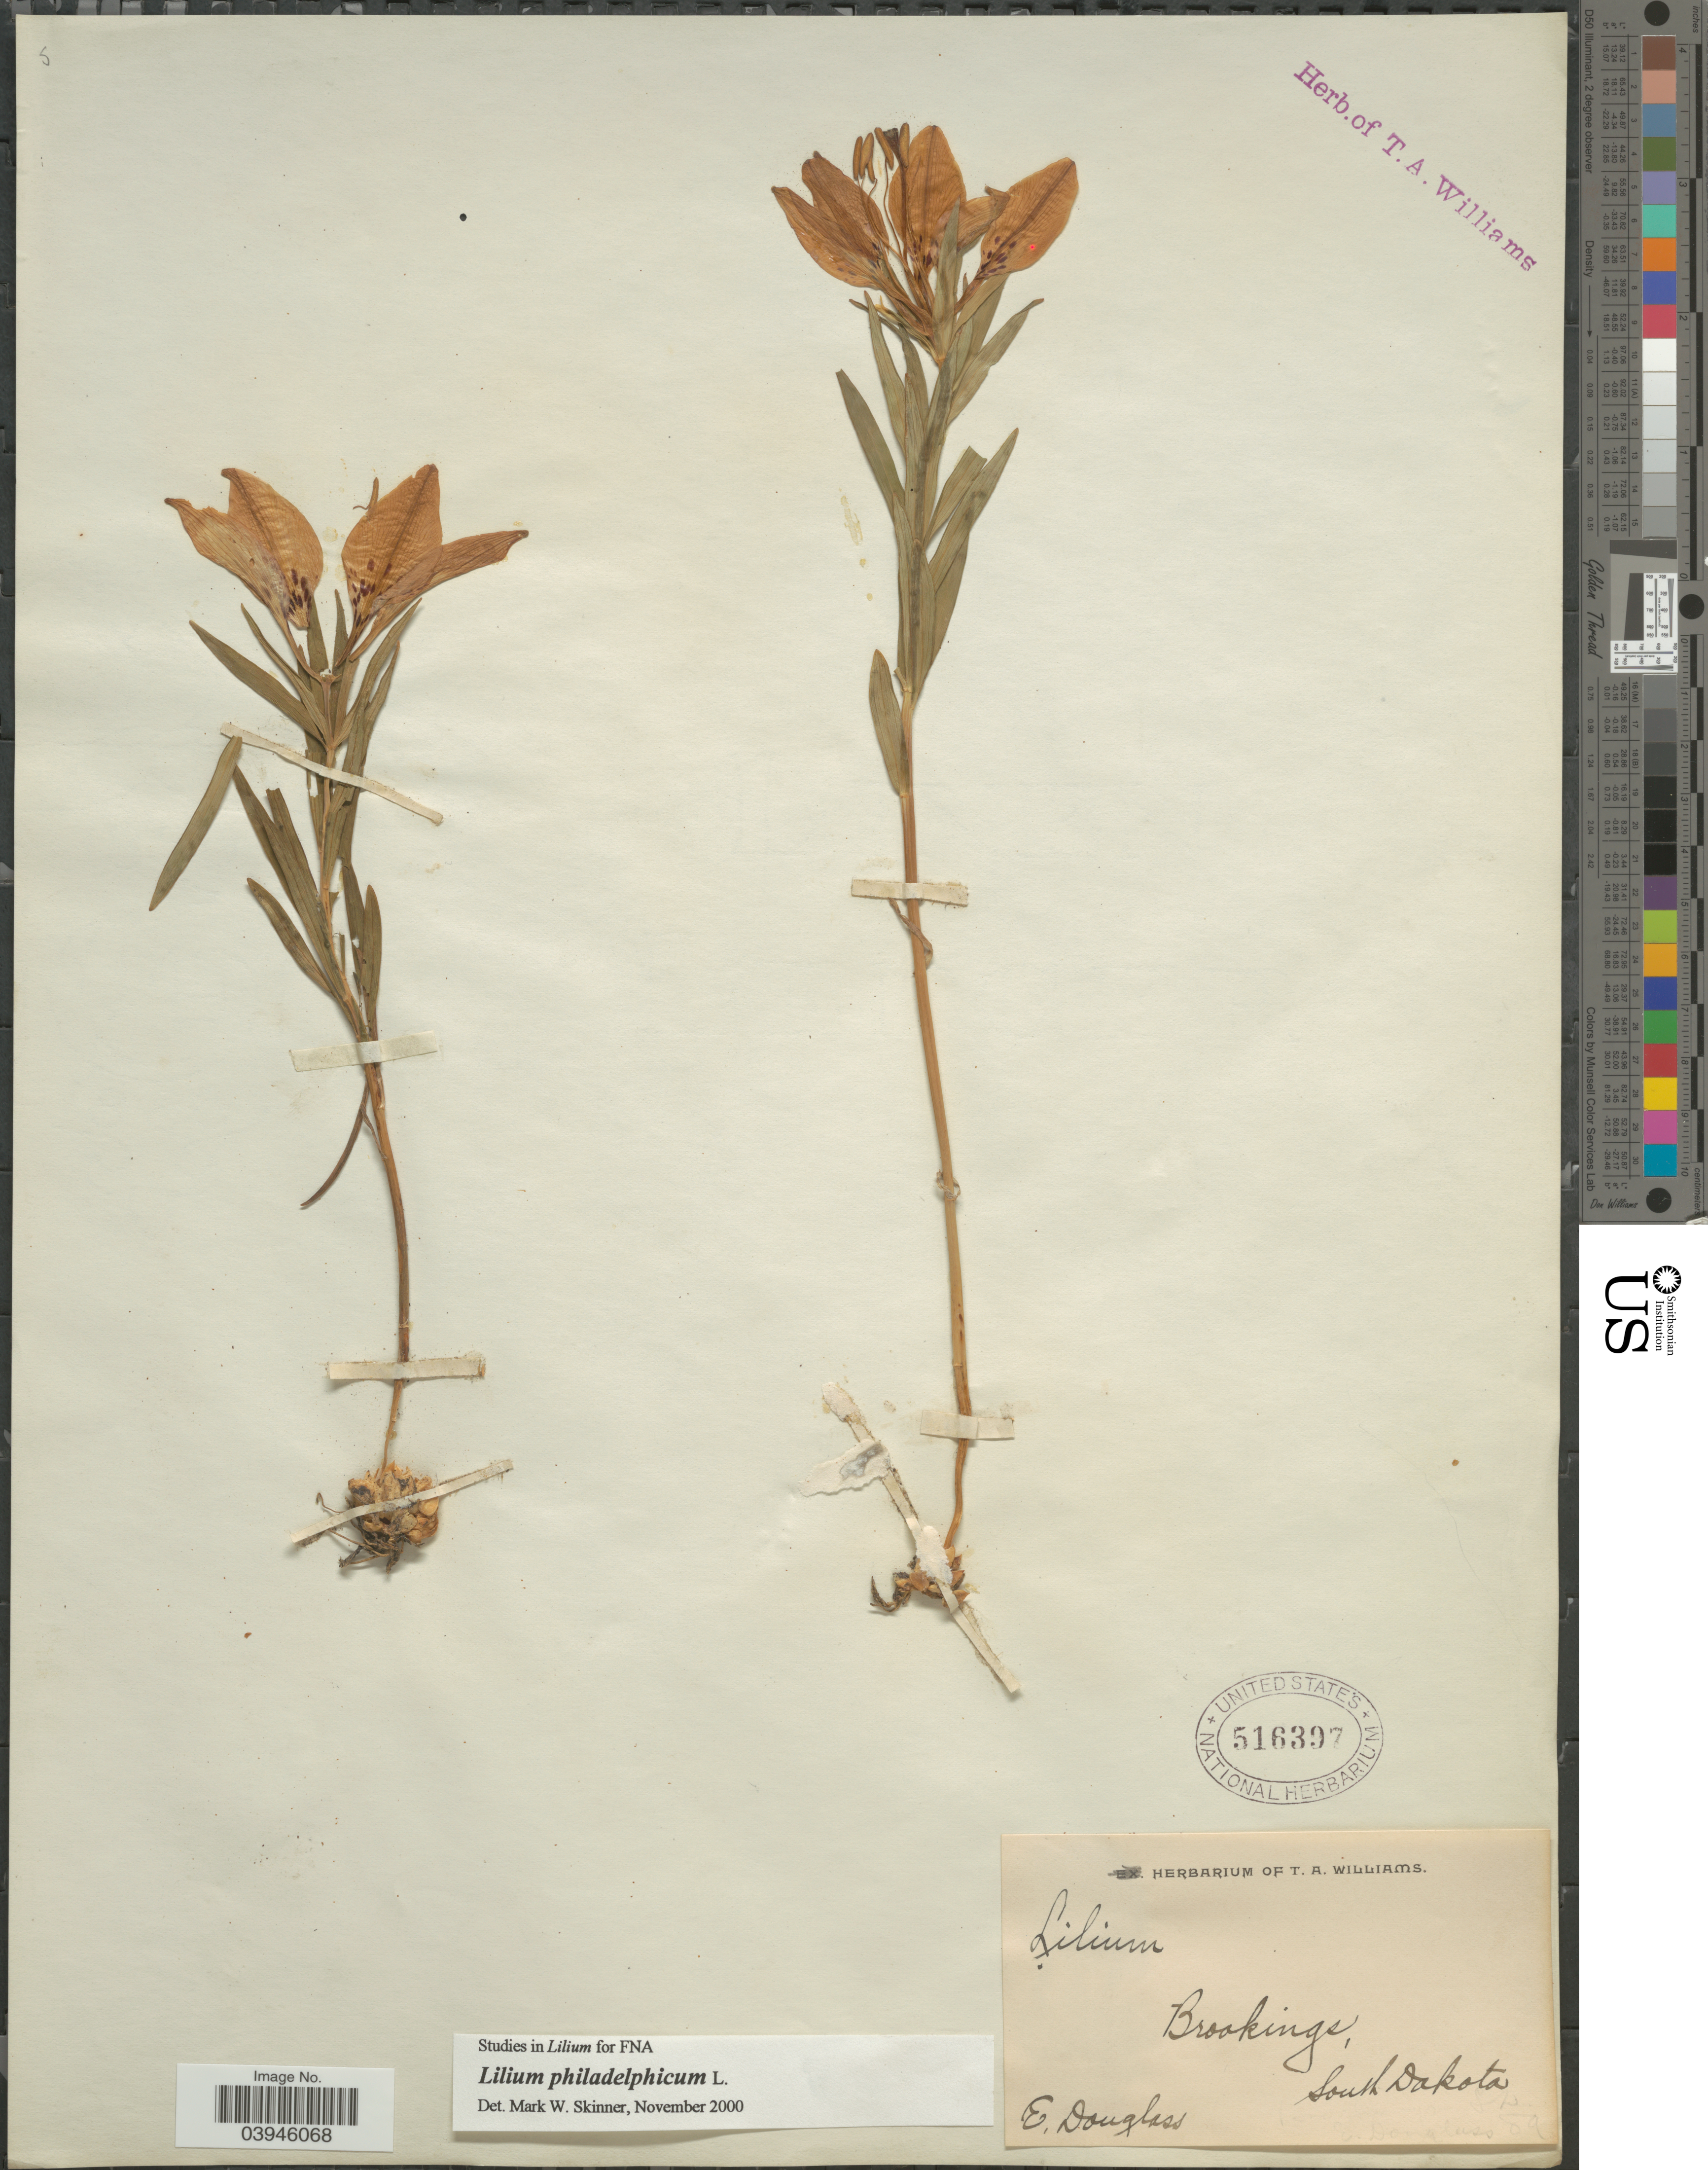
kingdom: Plantae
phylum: Tracheophyta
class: Liliopsida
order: Liliales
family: Liliaceae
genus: Lilium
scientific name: Lilium philadelphicum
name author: L.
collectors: E. Douglass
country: United States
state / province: South Dakota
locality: Brookings.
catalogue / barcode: US 516397